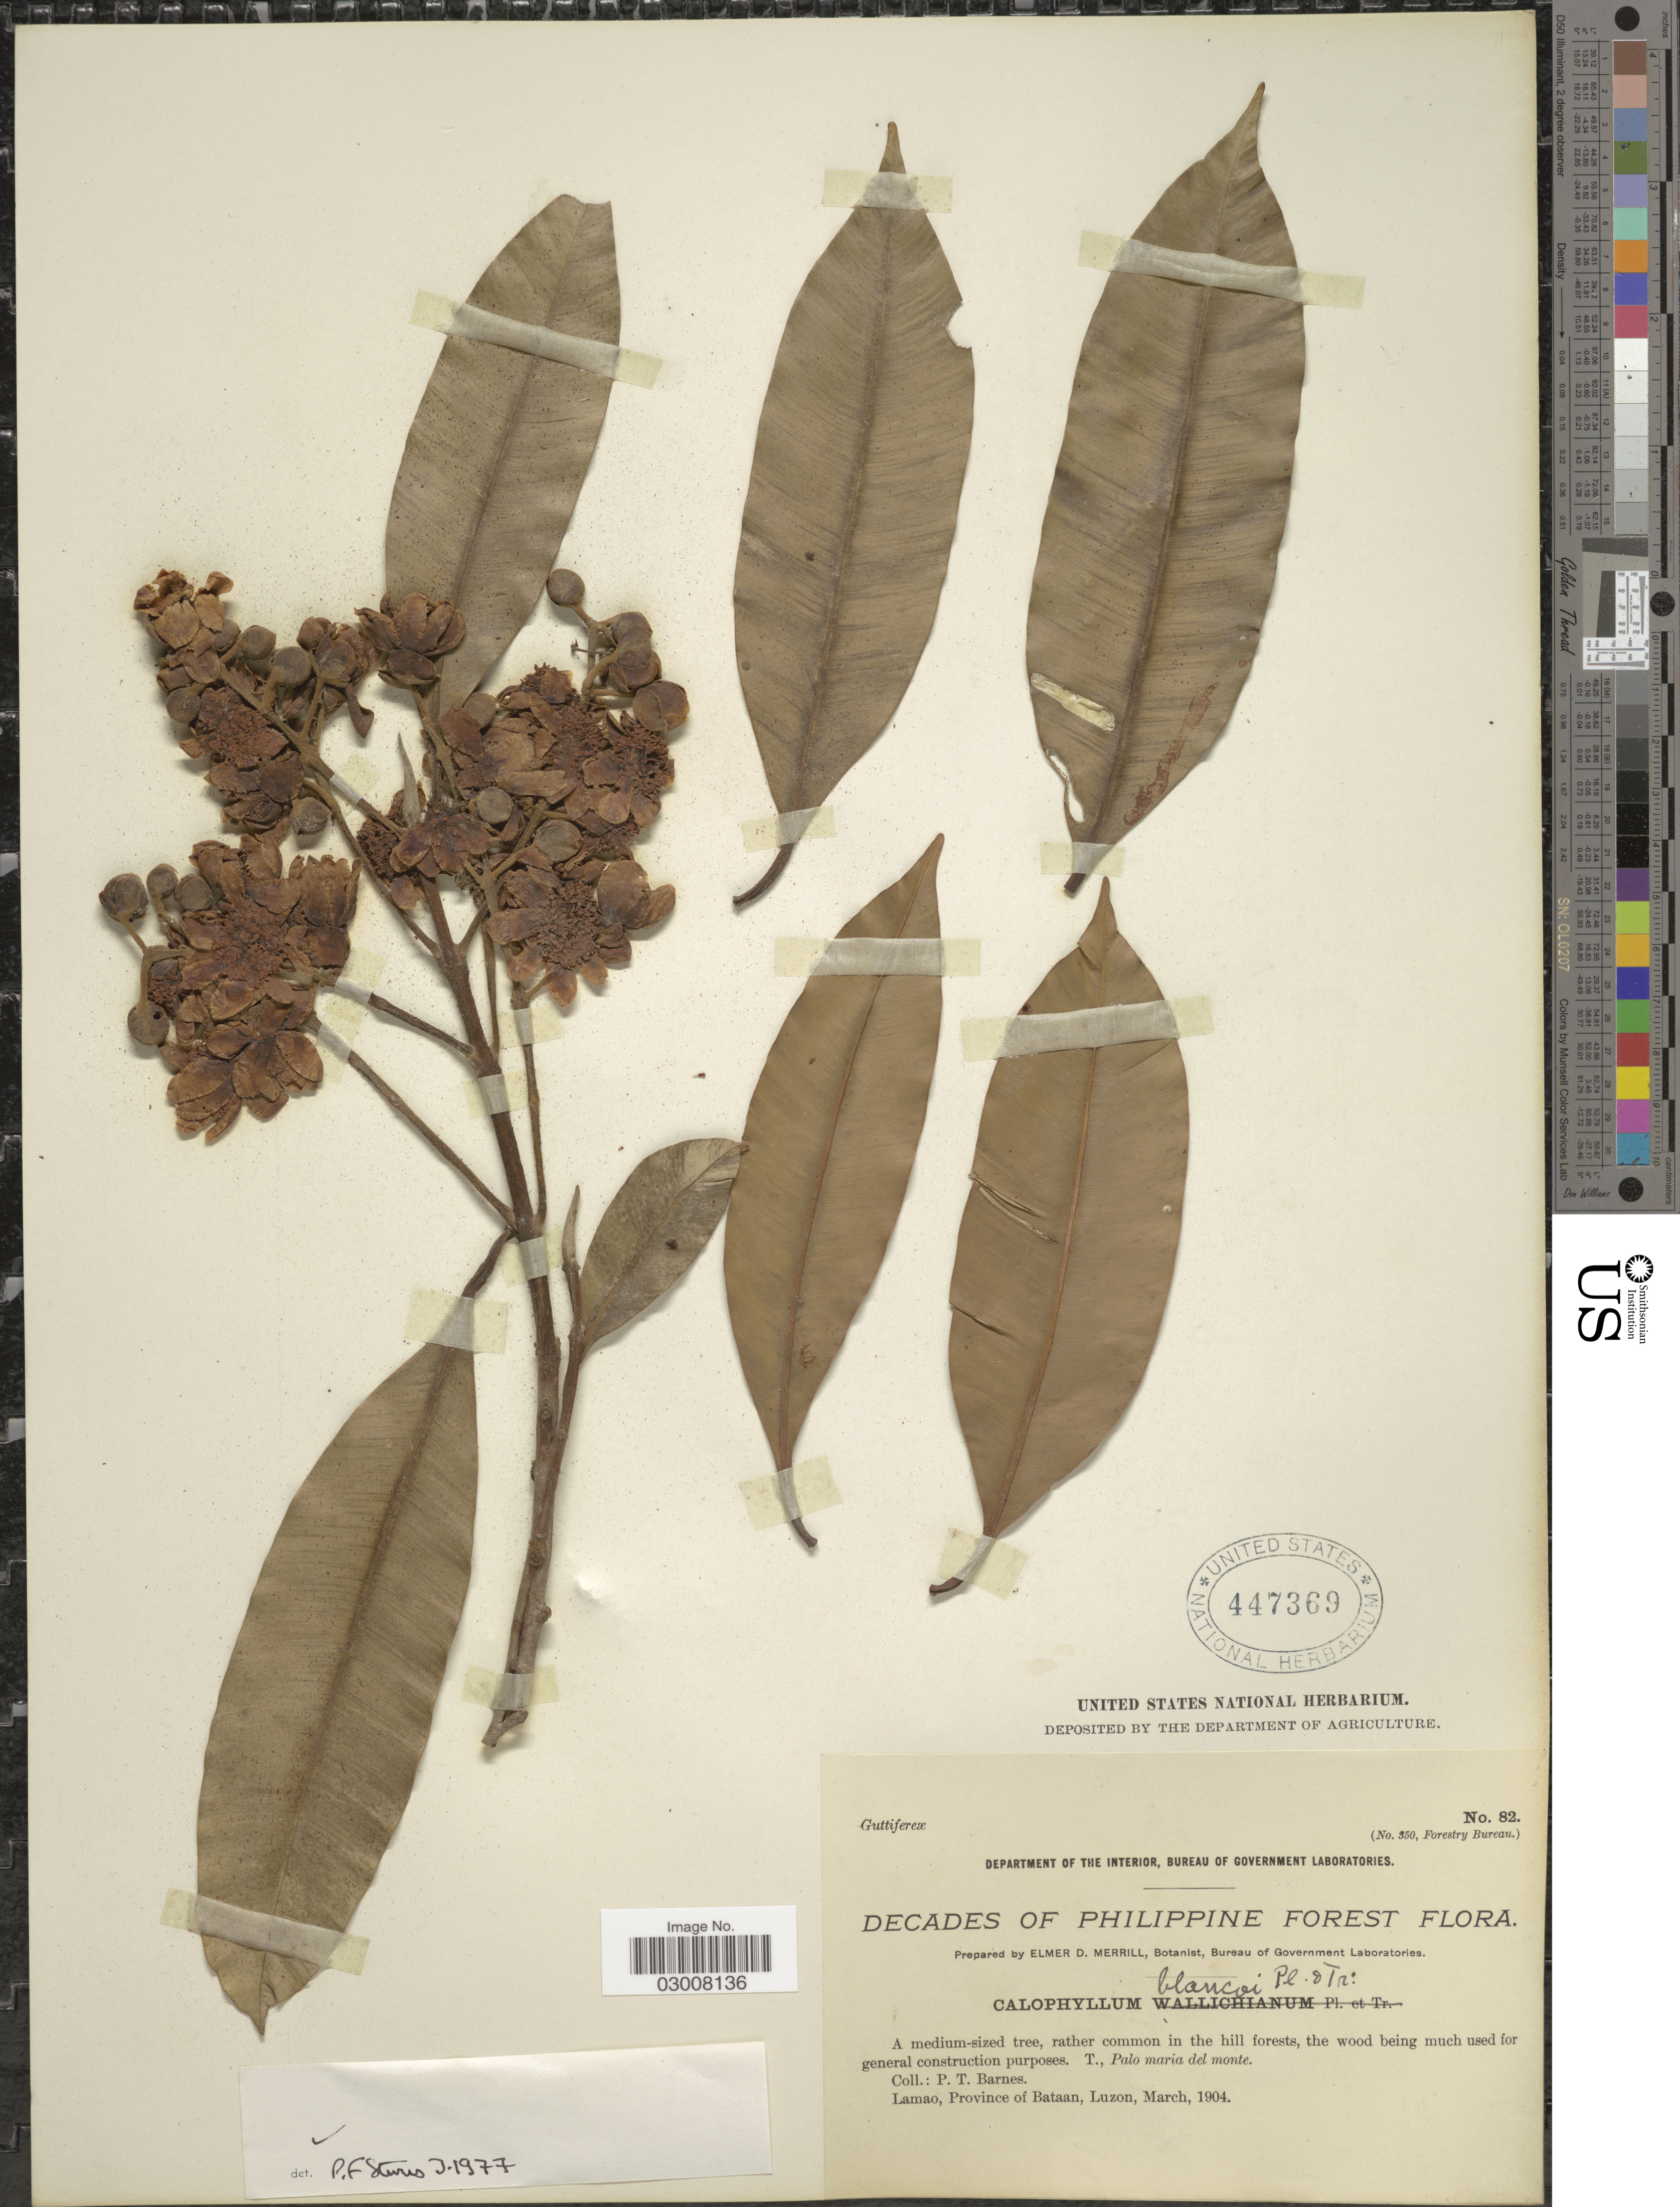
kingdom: Plantae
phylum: Tracheophyta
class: Magnoliopsida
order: Malpighiales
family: Calophyllaceae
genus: Calophyllum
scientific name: Calophyllum blancoi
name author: Planch. & Triana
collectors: P. Barnes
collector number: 82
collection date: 1904-03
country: Philippines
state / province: Central Luzon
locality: Lamao, Province of Bataan, Luzon.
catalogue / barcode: US 447369